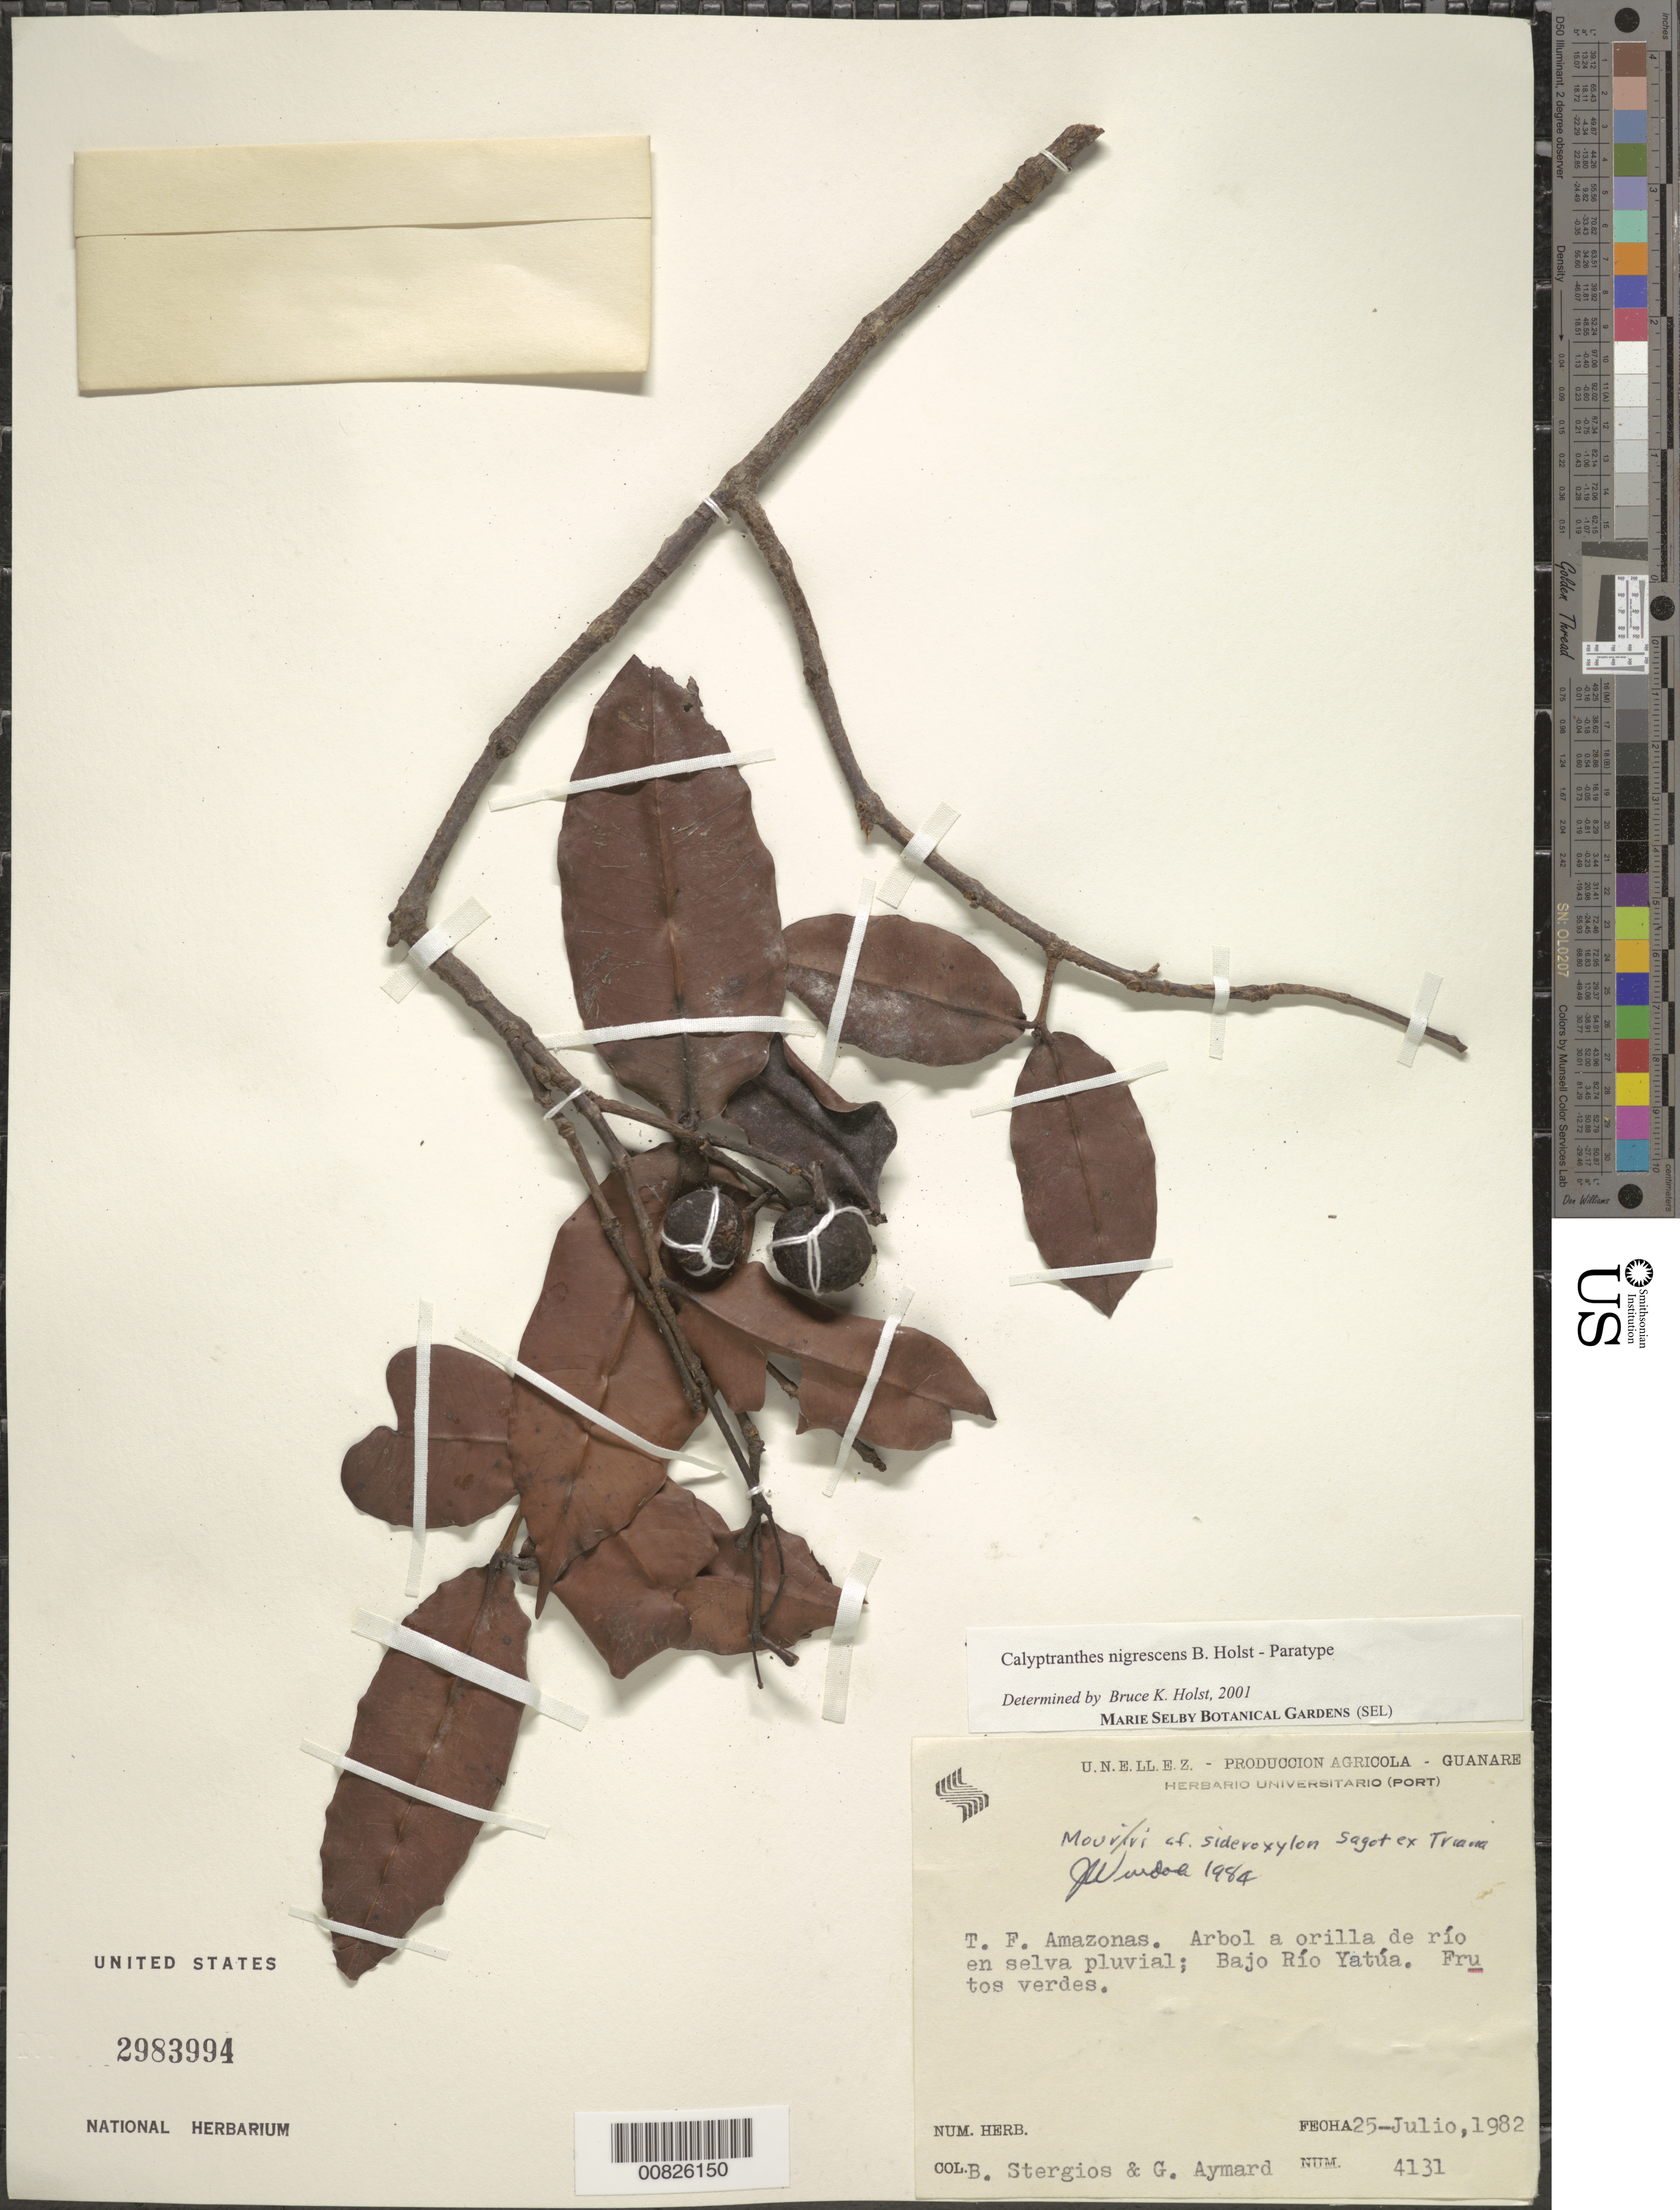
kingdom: Plantae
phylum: Tracheophyta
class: Magnoliopsida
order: Myrtales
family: Myrtaceae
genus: Myrcia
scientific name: Myrcia celaenensis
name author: E. Lucas & K. Samra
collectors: B. G. Stergios & G. A. Aymard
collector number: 4131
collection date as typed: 25-Jul-82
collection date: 1982-07-25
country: Venezuela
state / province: Amazonas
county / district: Río Negro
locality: Río Yatúa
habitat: Rainforest, along river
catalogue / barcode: US 2983994